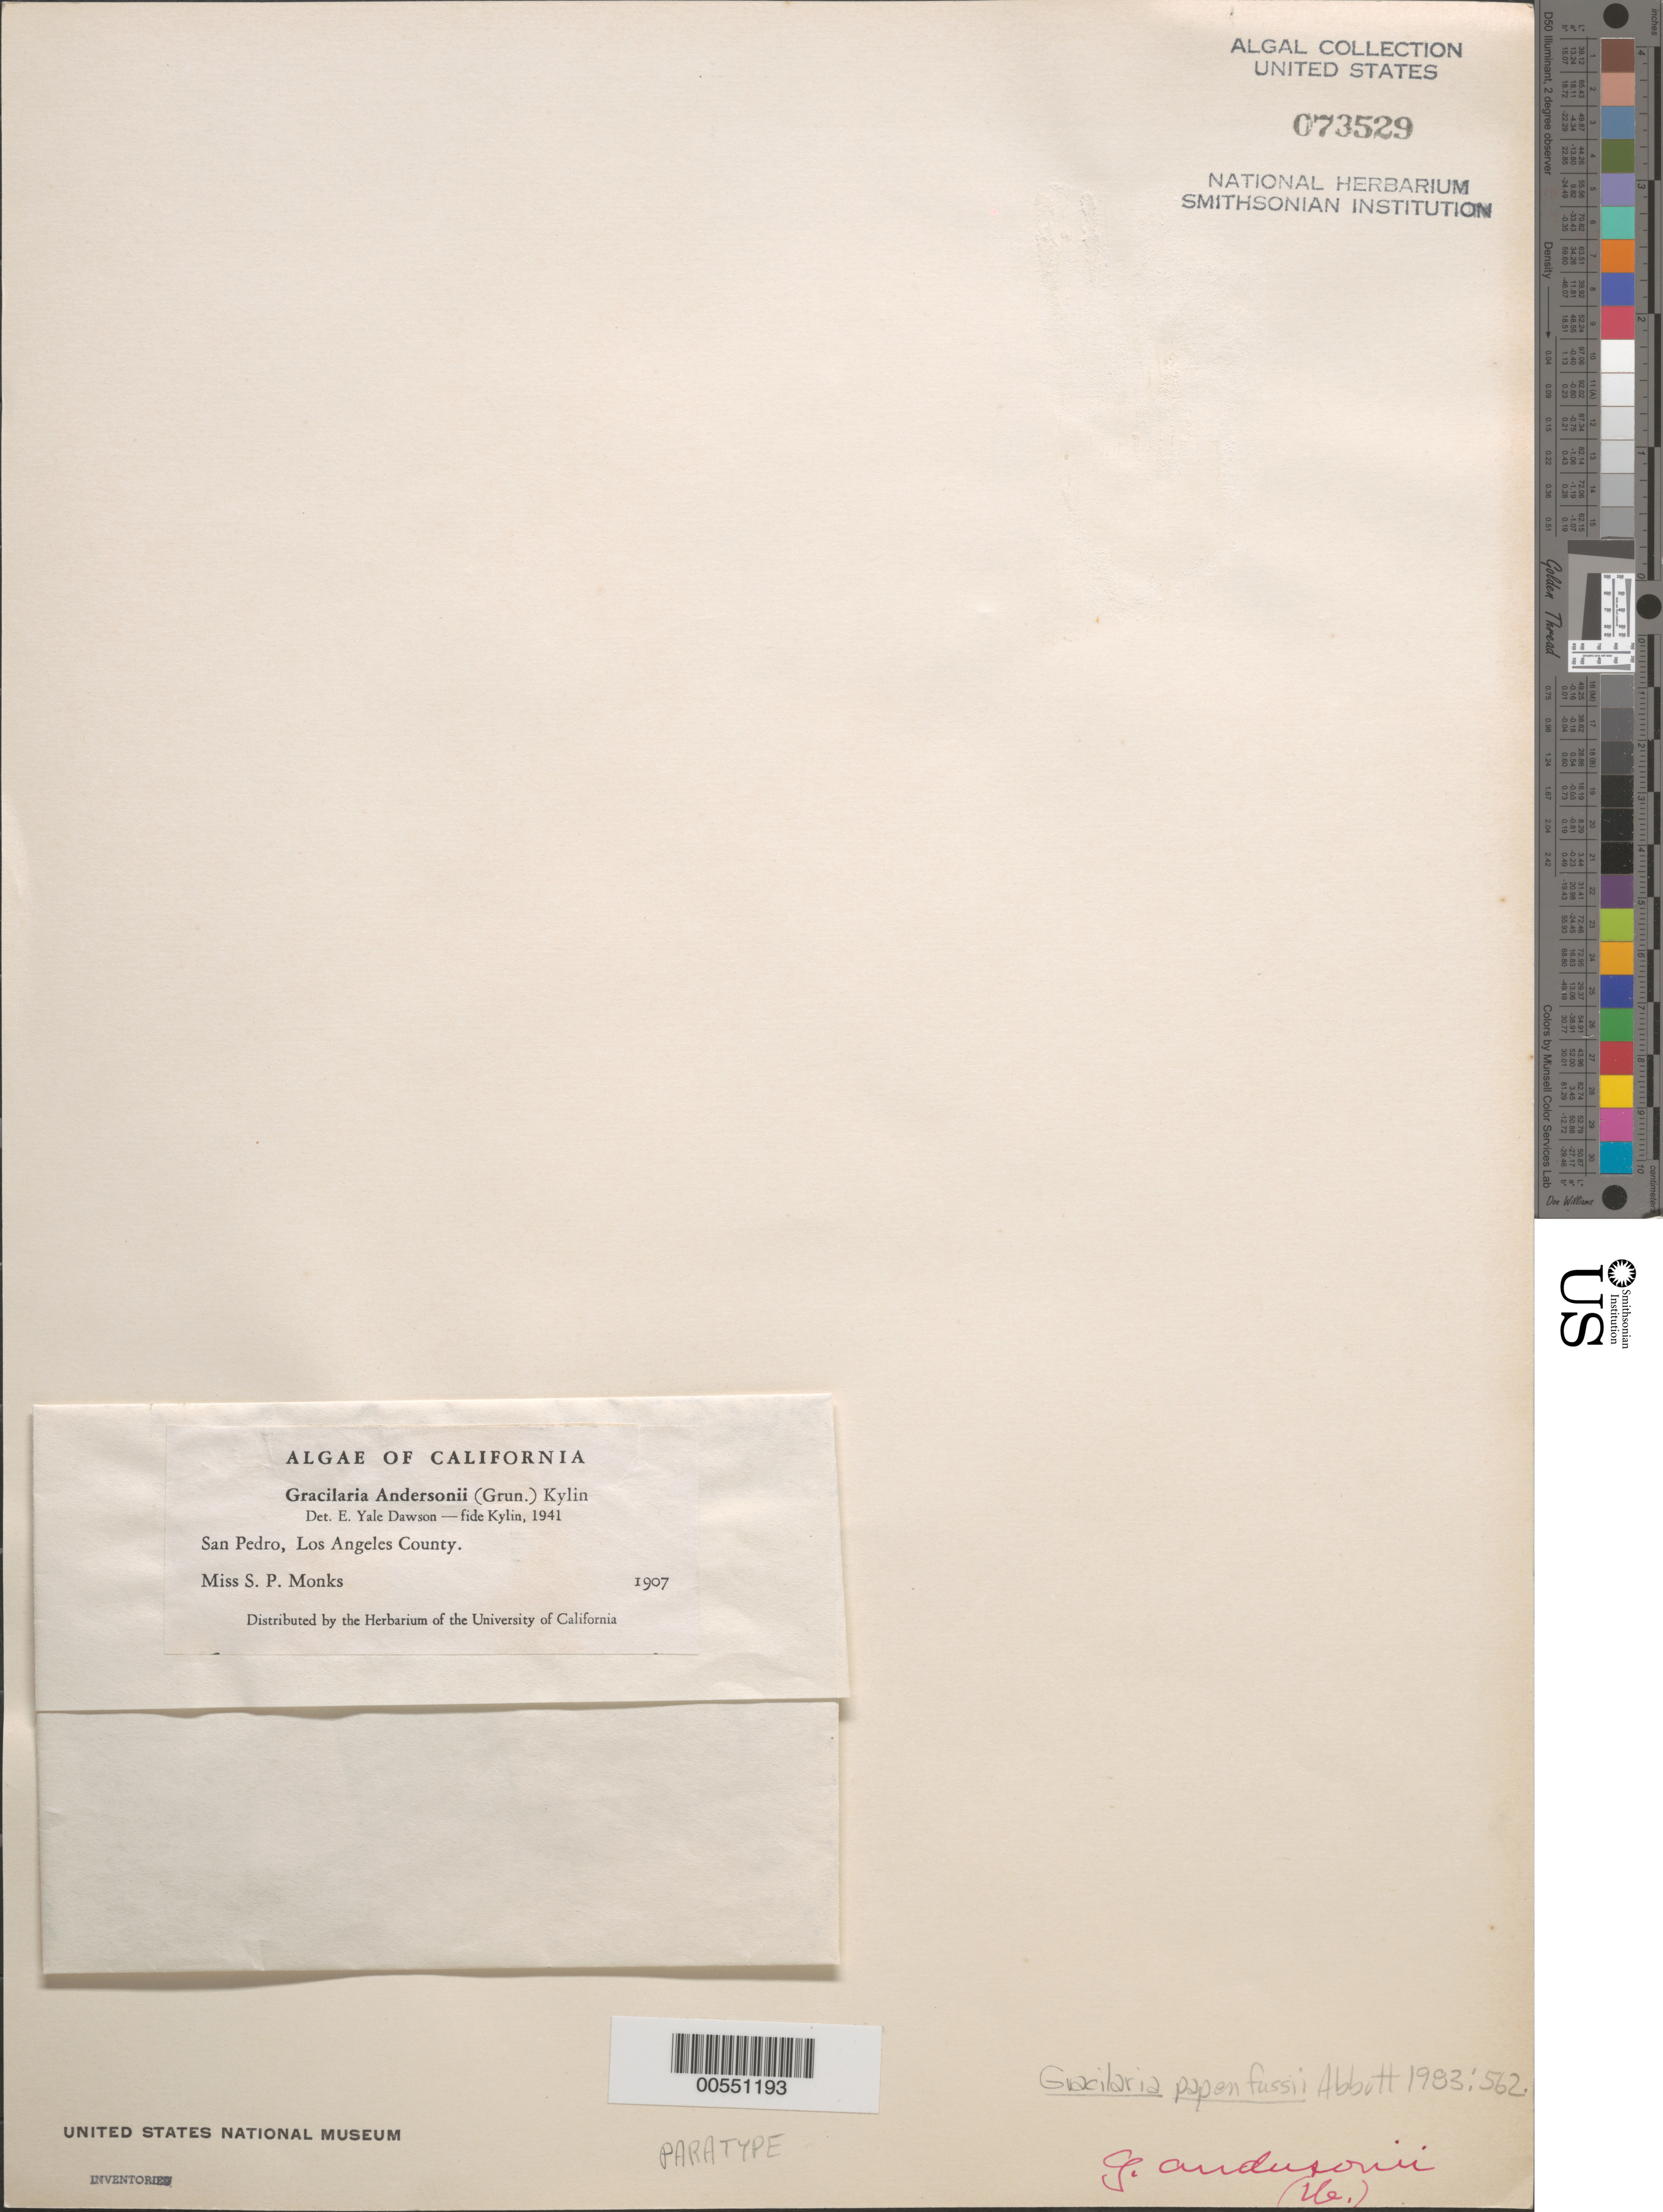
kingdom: Plantae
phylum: Rhodophyta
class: Florideophyceae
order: Gracilariales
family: Gracilariaceae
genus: Gracilaria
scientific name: Gracilaria papenfussii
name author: I.A. Abbott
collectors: S. Monks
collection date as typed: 1907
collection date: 1907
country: United States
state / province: California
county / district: Los Angeles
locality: San Pedro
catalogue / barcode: US 73529